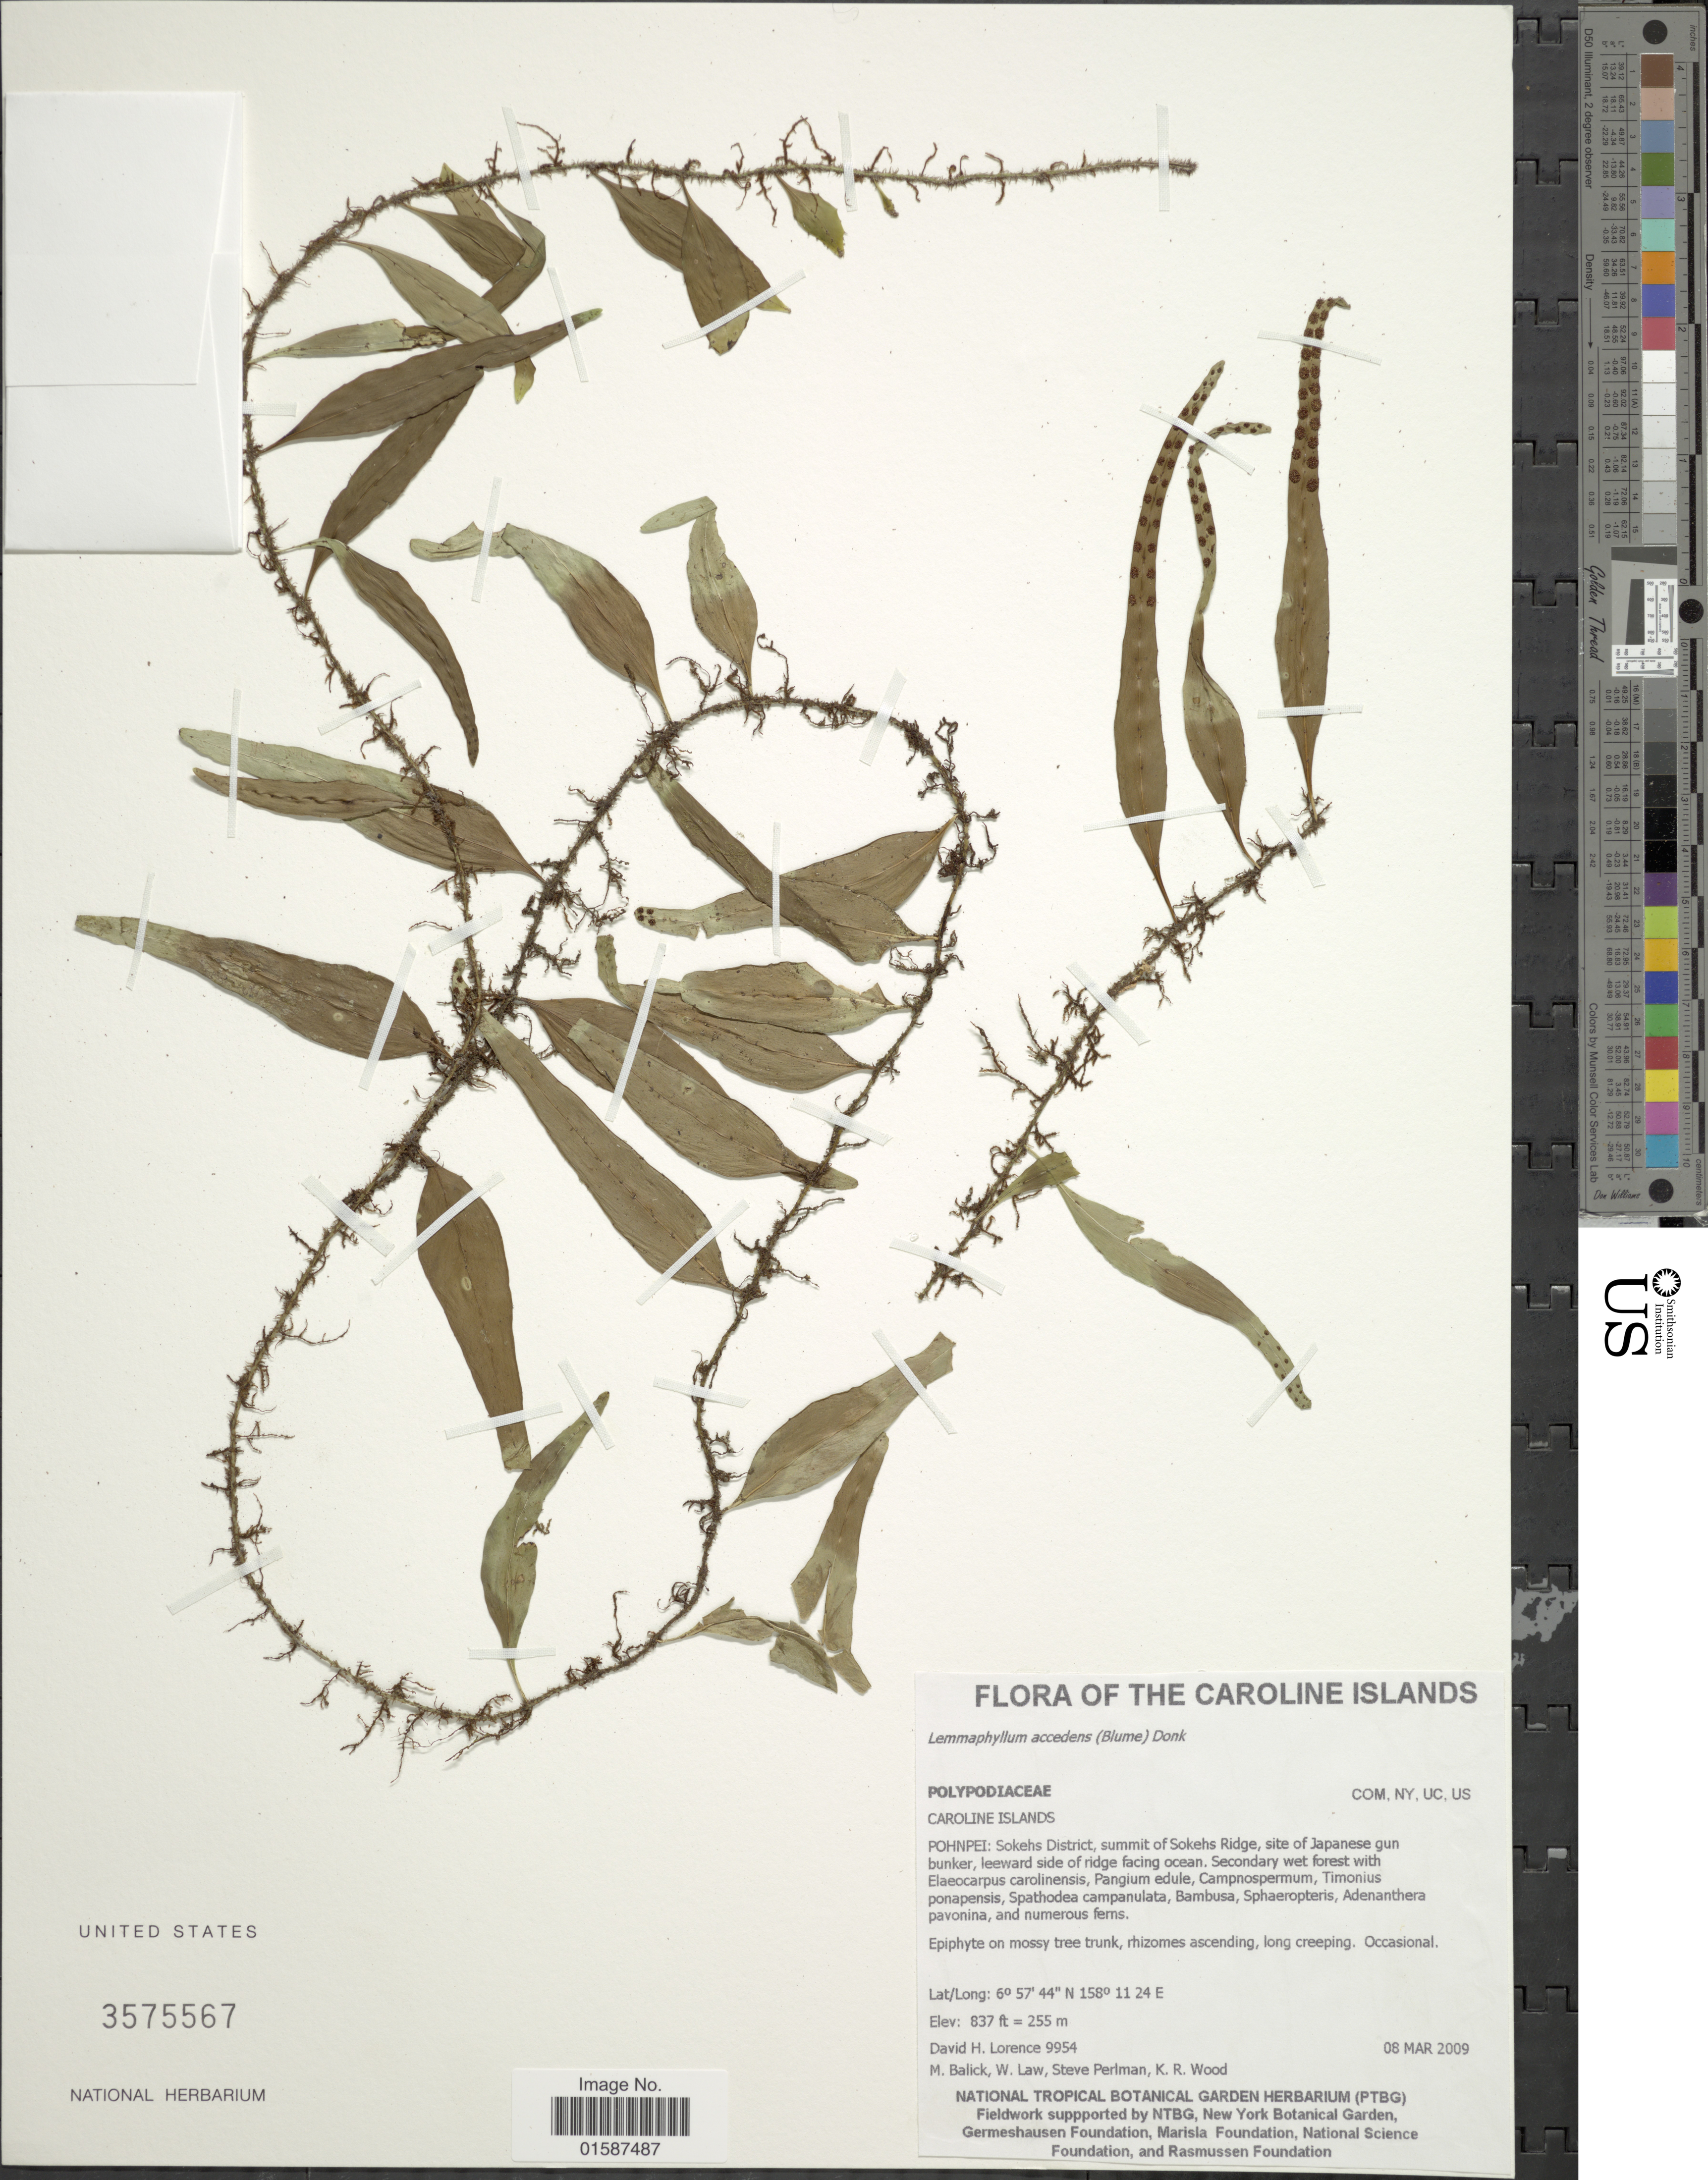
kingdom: Plantae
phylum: Tracheophyta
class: Polypodiopsida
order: Polypodiales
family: Polypodiaceae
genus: Lemmaphyllum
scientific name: Lemmaphyllum accedens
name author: (Blume) Donk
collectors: D. Lorence, M. Balick, W. Law, S. Perlman & K. R. Wood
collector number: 9954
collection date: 2009-03-08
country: Micronesia, Federated States of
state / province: Pohnpei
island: Pohnpei [Ponape]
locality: Caroline Islands, Pohnpei: Sokehs District, summit of Sokehs Ridge, site of Japanese gun bunker, leeward side of ridge facing ocean, secondary wet forest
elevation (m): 255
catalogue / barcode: US 3575567